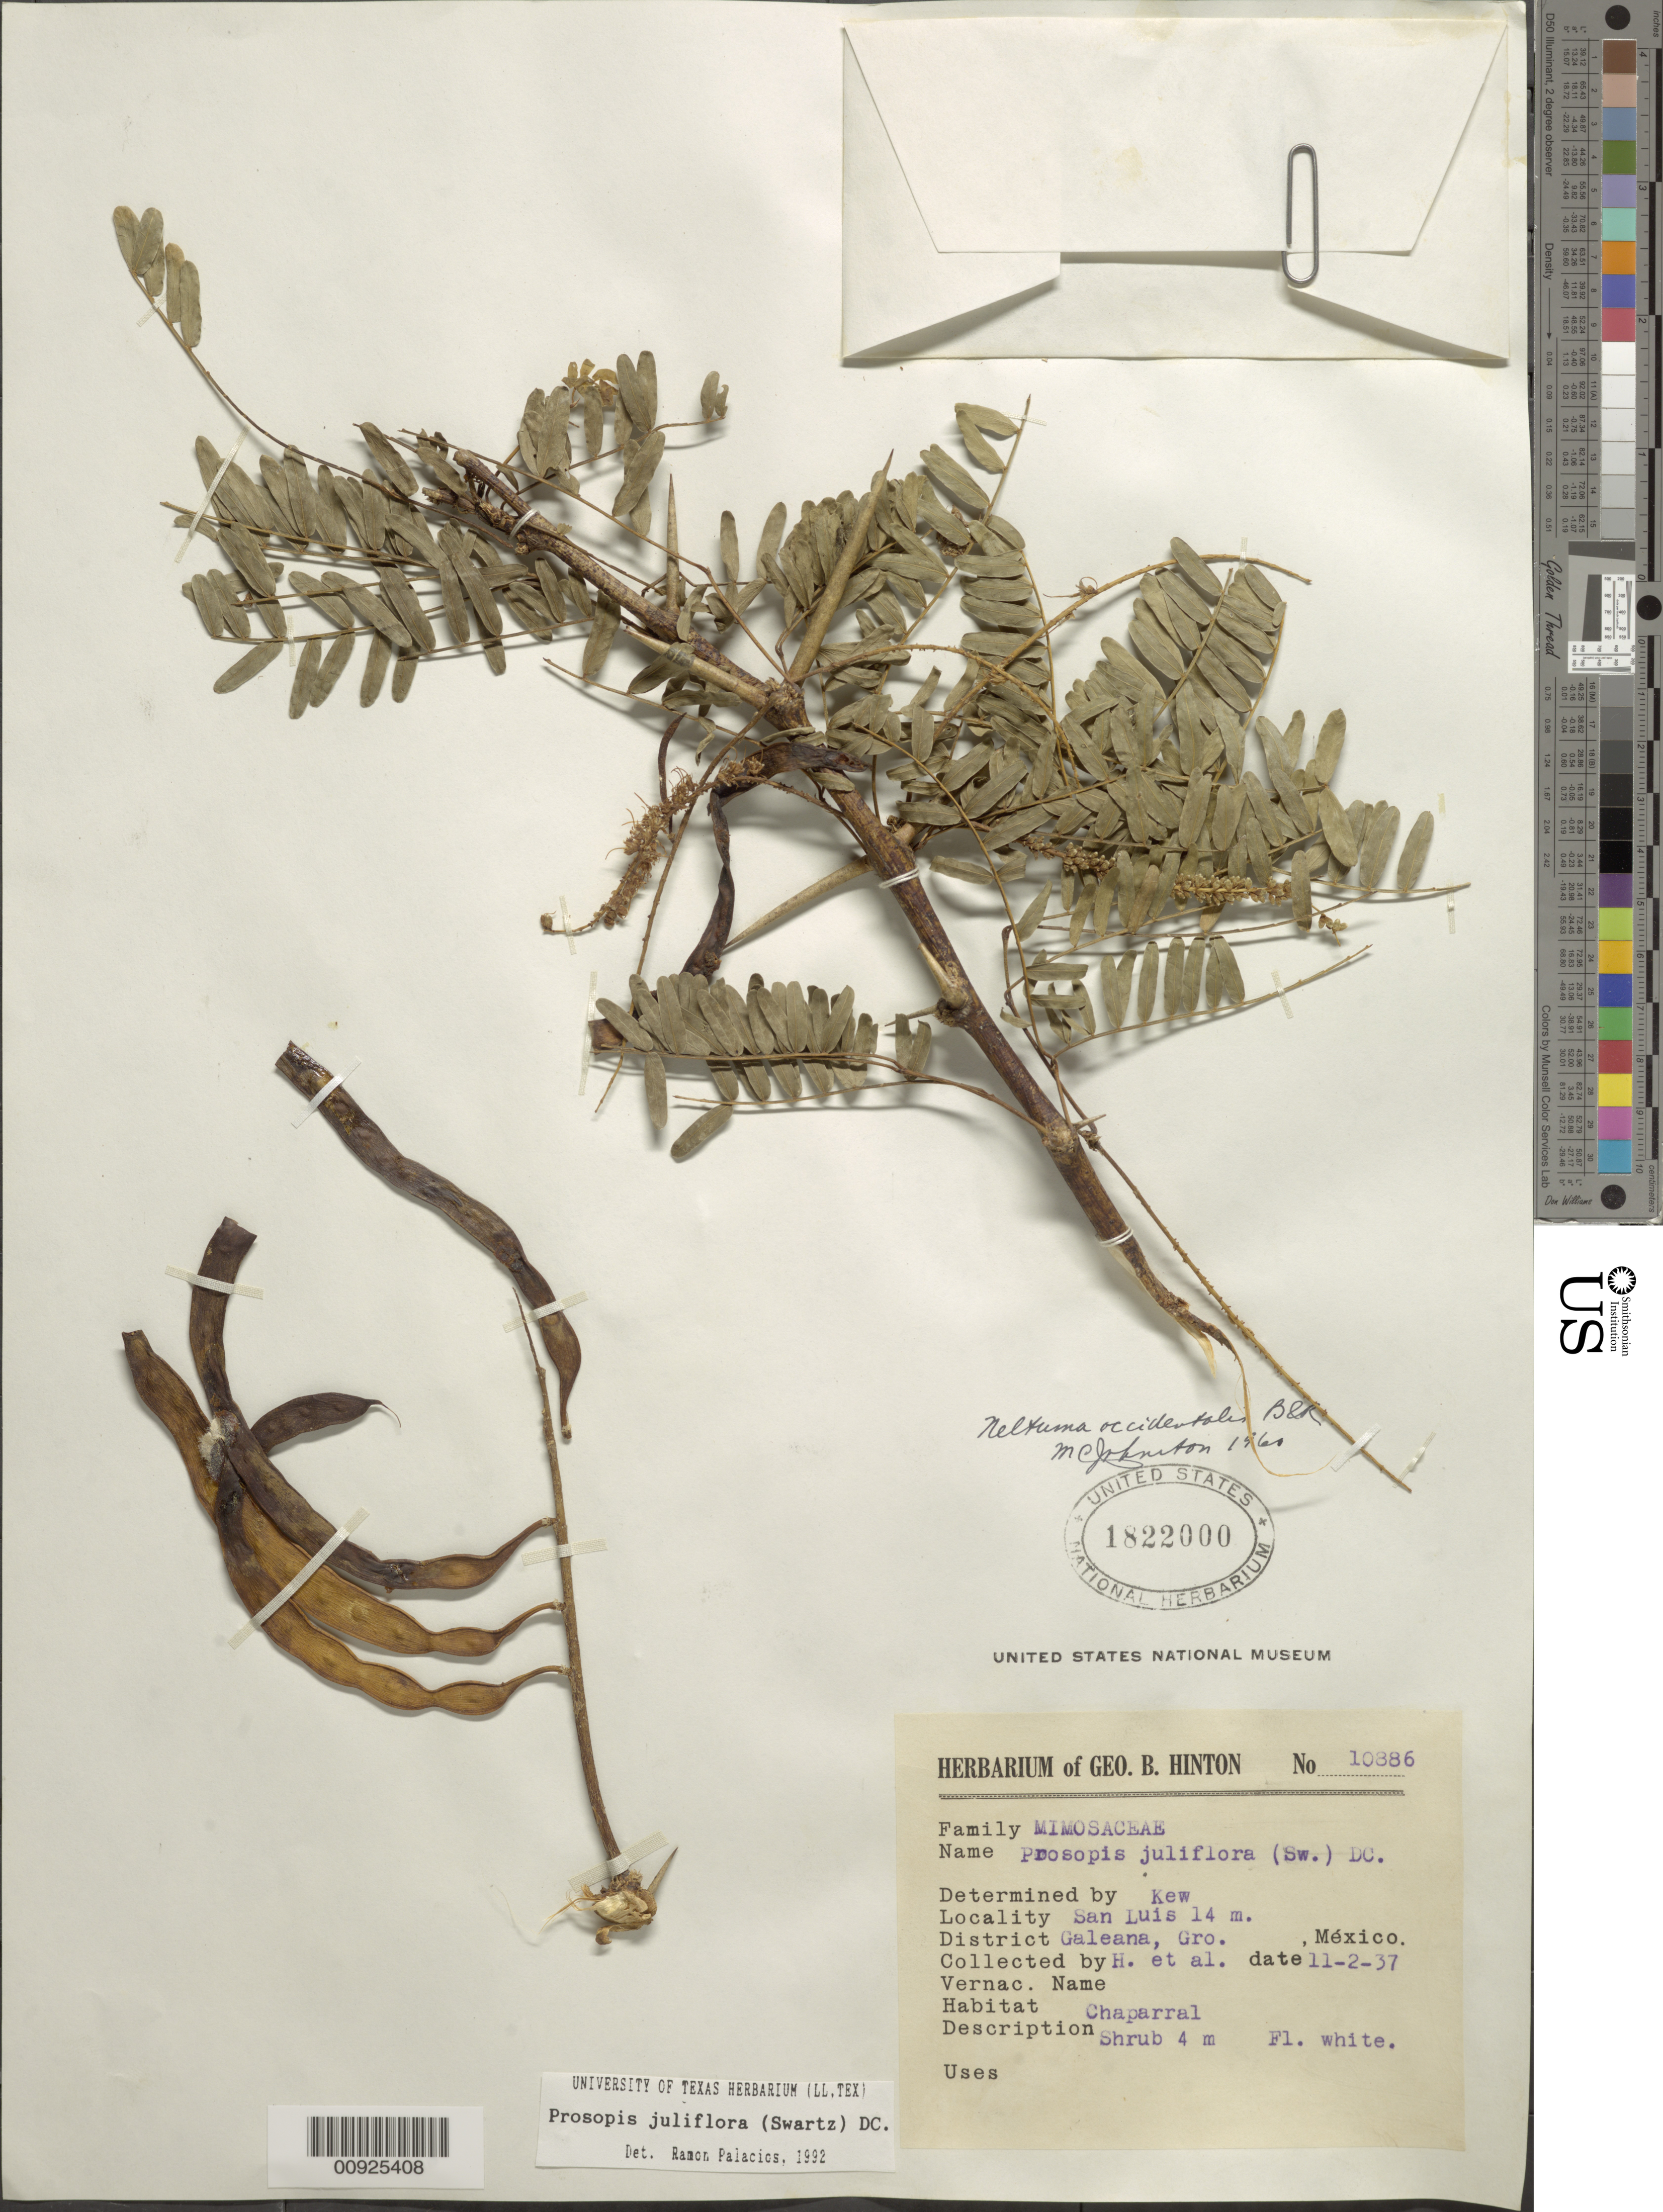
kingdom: Plantae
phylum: Tracheophyta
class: Magnoliopsida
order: Fabales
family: Fabaceae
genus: Neltuma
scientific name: Neltuma juliflora var. juliflora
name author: (Sw.) Raf.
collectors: G. B. Hinton & et al.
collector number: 10886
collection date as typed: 02 Nov 1937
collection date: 1937-11-02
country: Mexico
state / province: Guerrero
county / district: Galeana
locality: San Luis, Galeana, Guerrero.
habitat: Chaparral.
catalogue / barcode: US 1822000